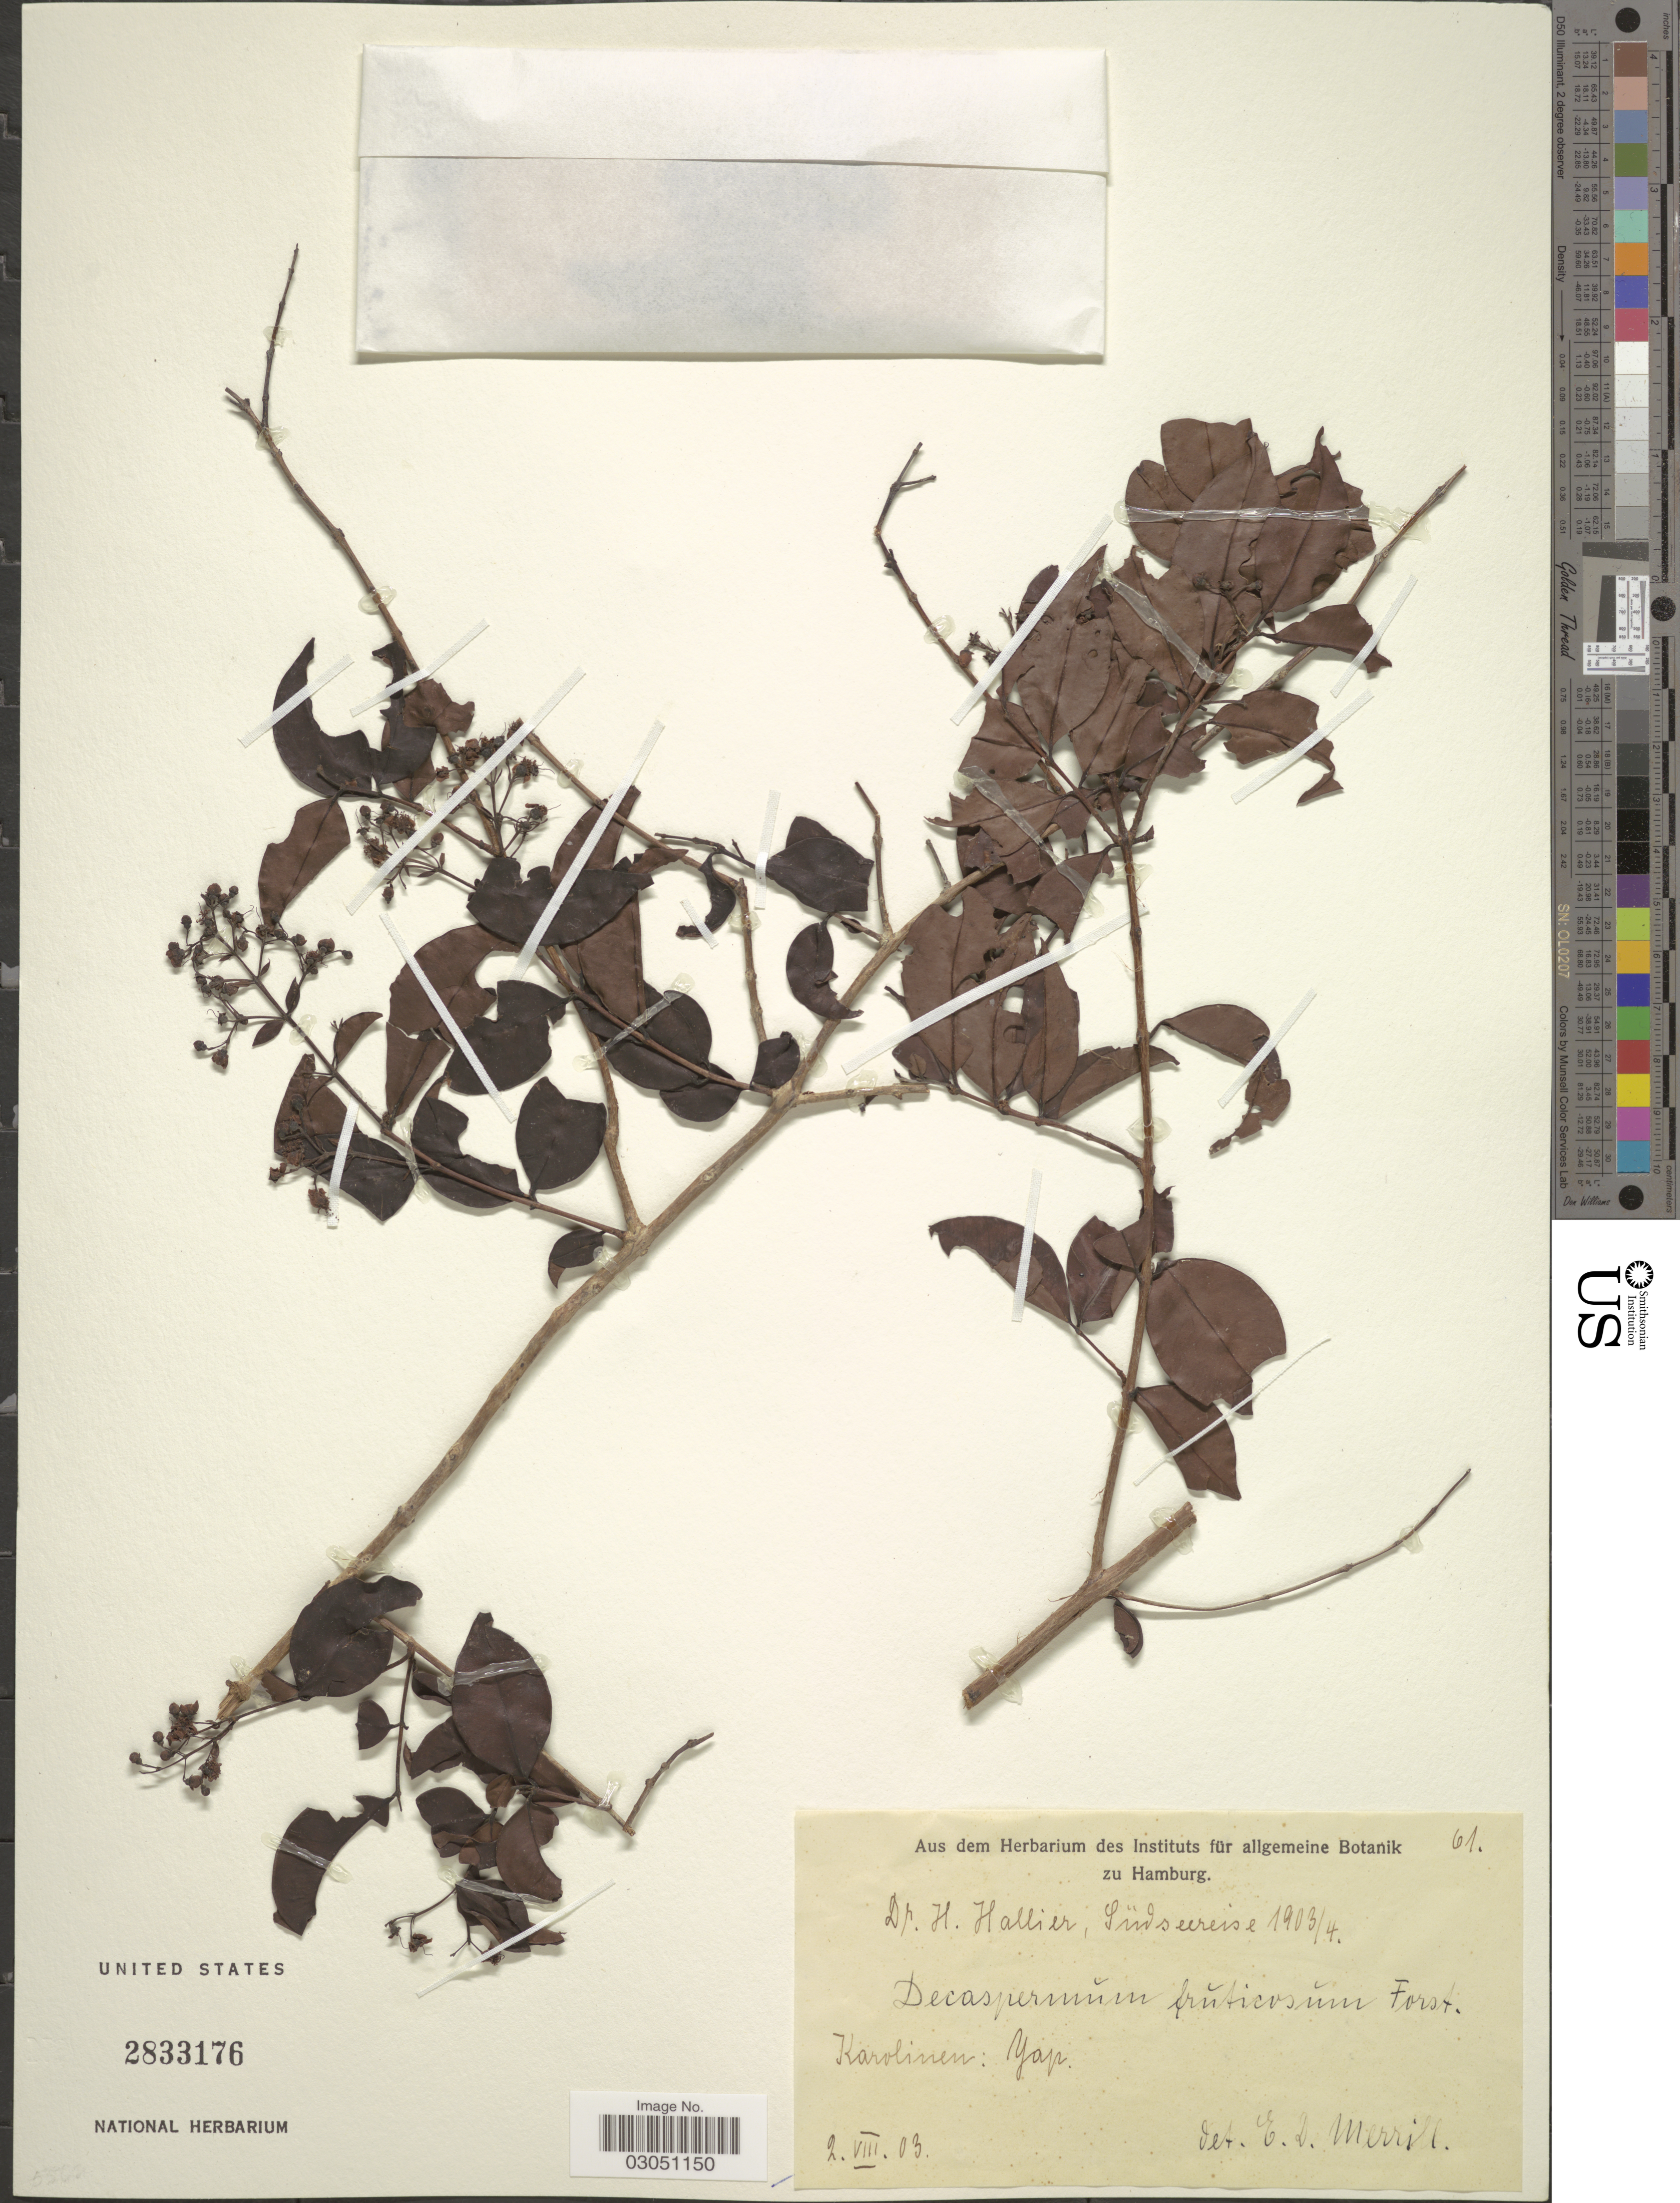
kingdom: Plantae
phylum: Tracheophyta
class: Magnoliopsida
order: Myrtales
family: Myrtaceae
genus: Decaspermum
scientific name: Decaspermum fruticosum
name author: J.R. Forst. & G. Forst.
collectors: H. G. Hallier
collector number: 1903/4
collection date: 1903-08-02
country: Micronesia, Federated States of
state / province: Yap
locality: Karolinen: Yap.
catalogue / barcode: US 2833176